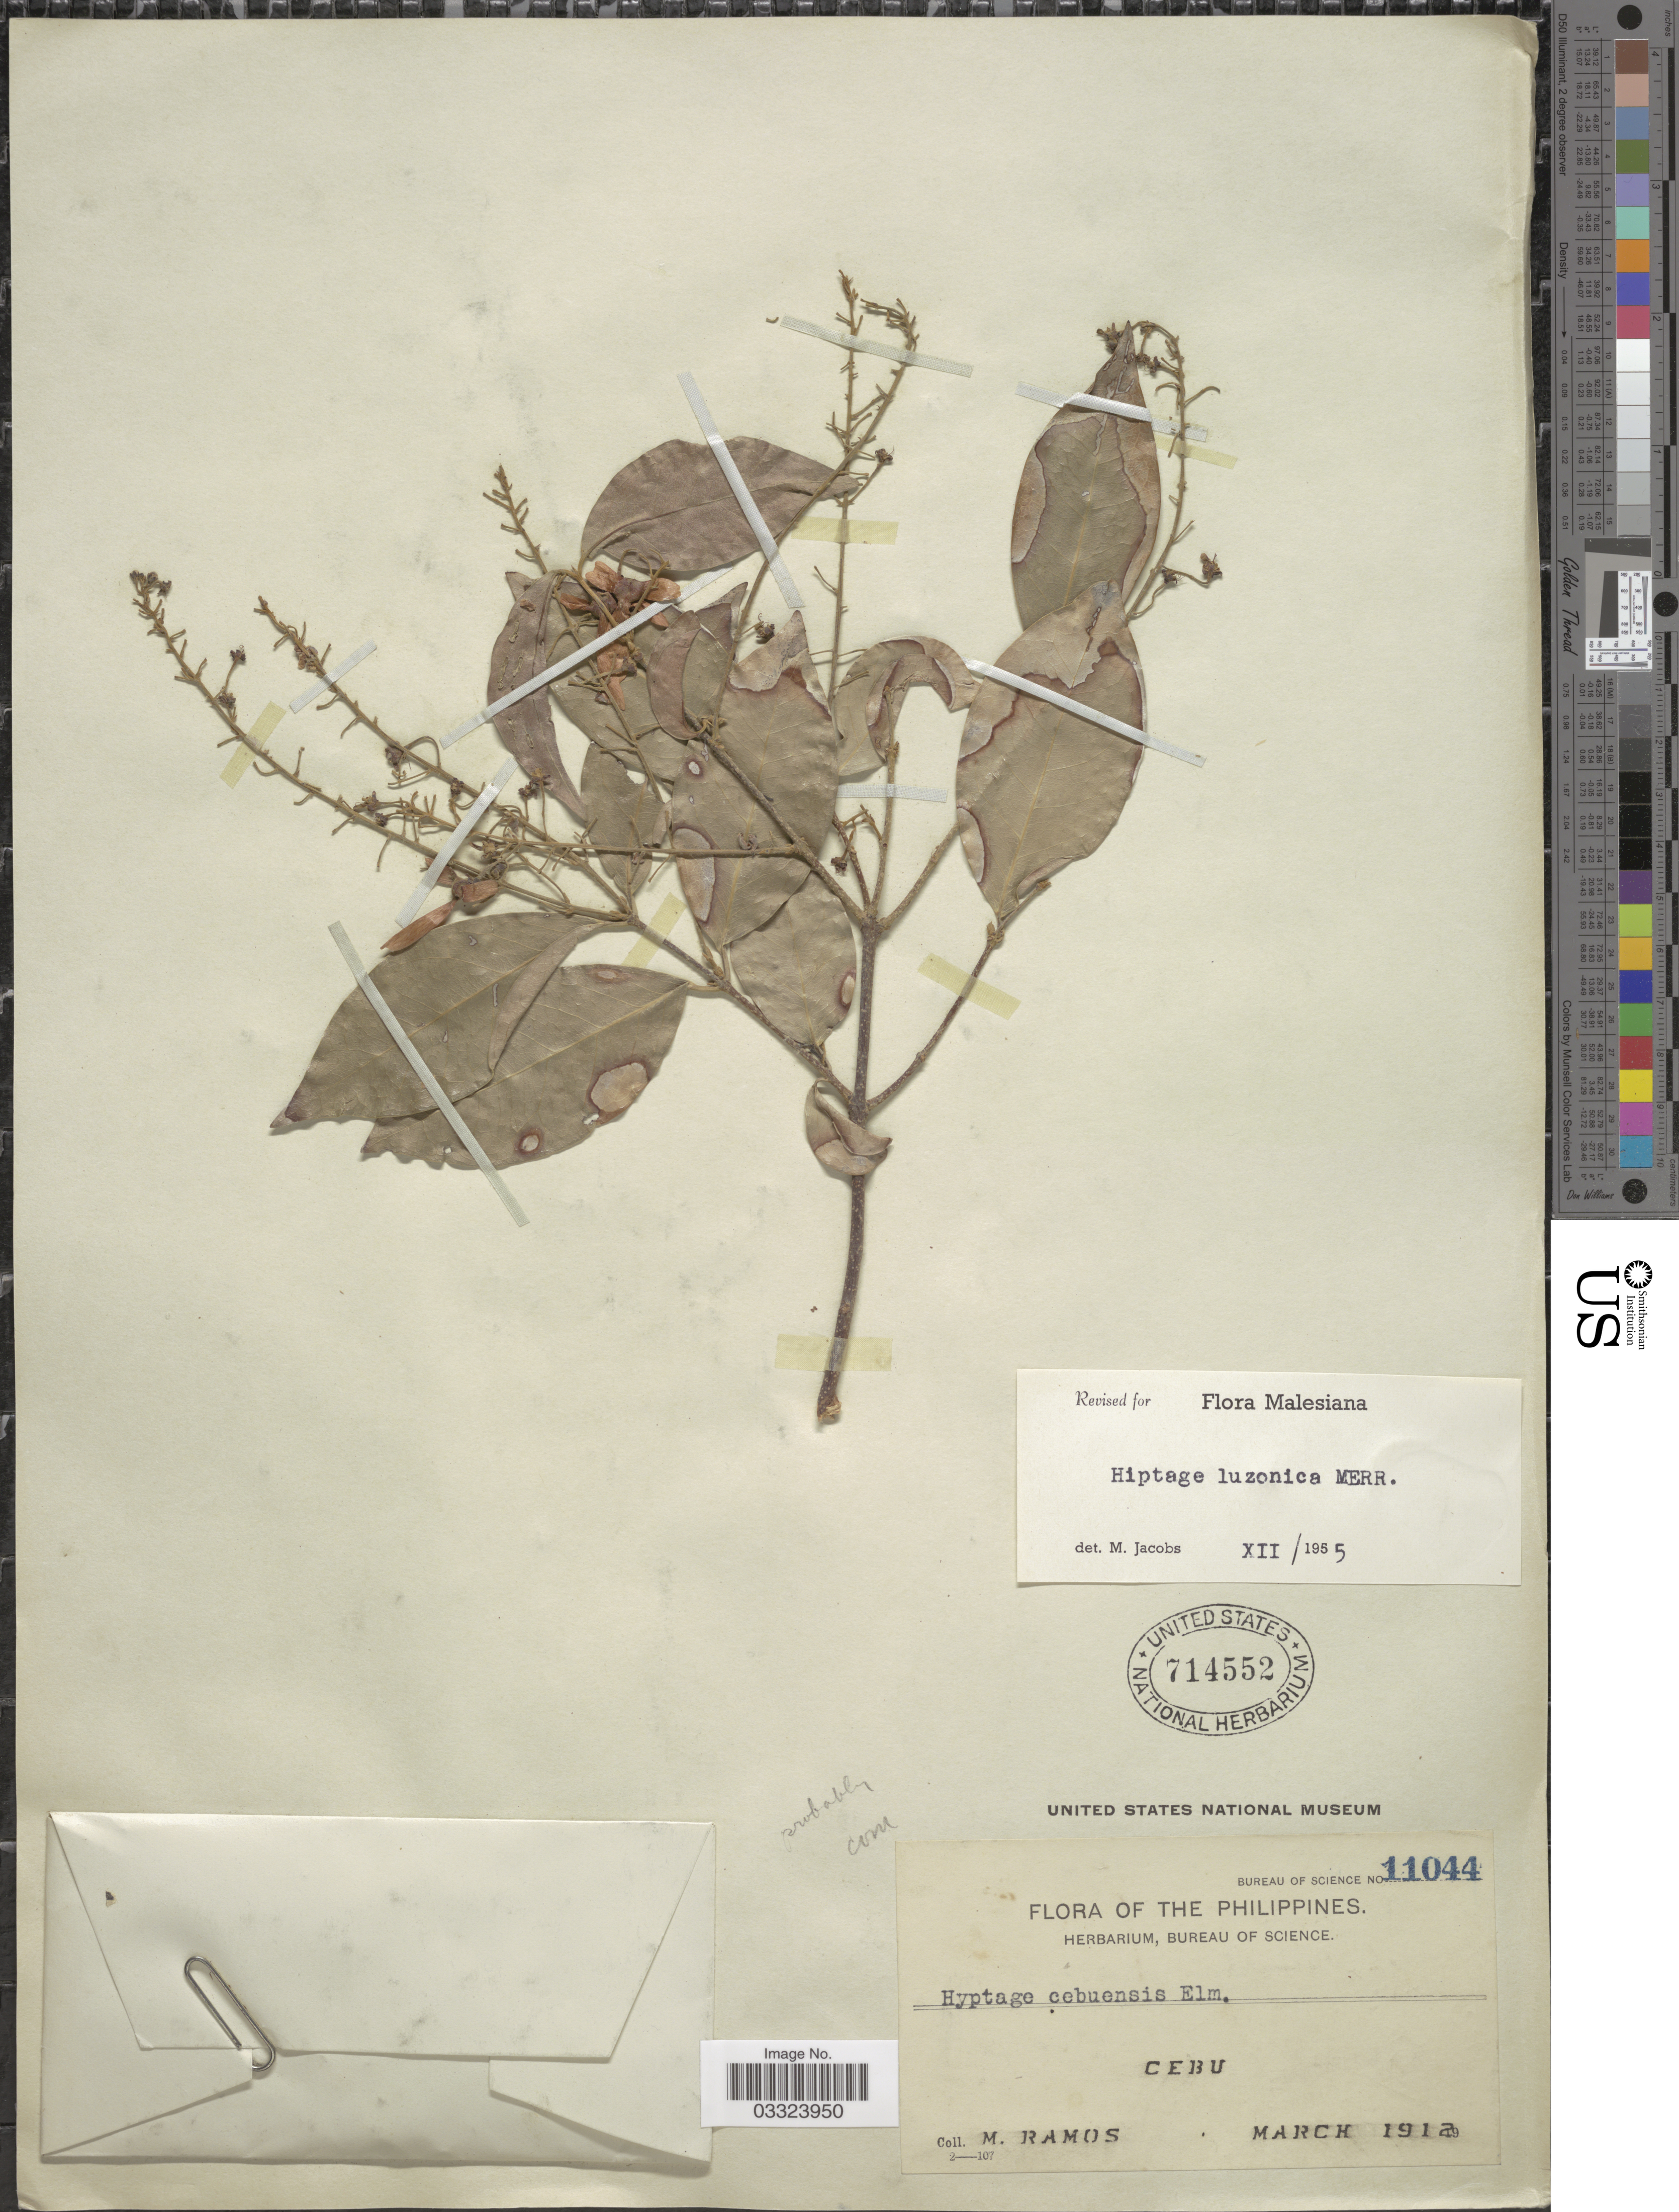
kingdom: Plantae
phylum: Tracheophyta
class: Magnoliopsida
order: Malpighiales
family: Malpighiaceae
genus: Hiptage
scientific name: Hiptage luzonica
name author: Merr.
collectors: M. Ramos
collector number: Bureau of Science 11044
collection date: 1912-03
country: Philippines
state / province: Central Visayas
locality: Cebu.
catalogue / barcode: US 714552